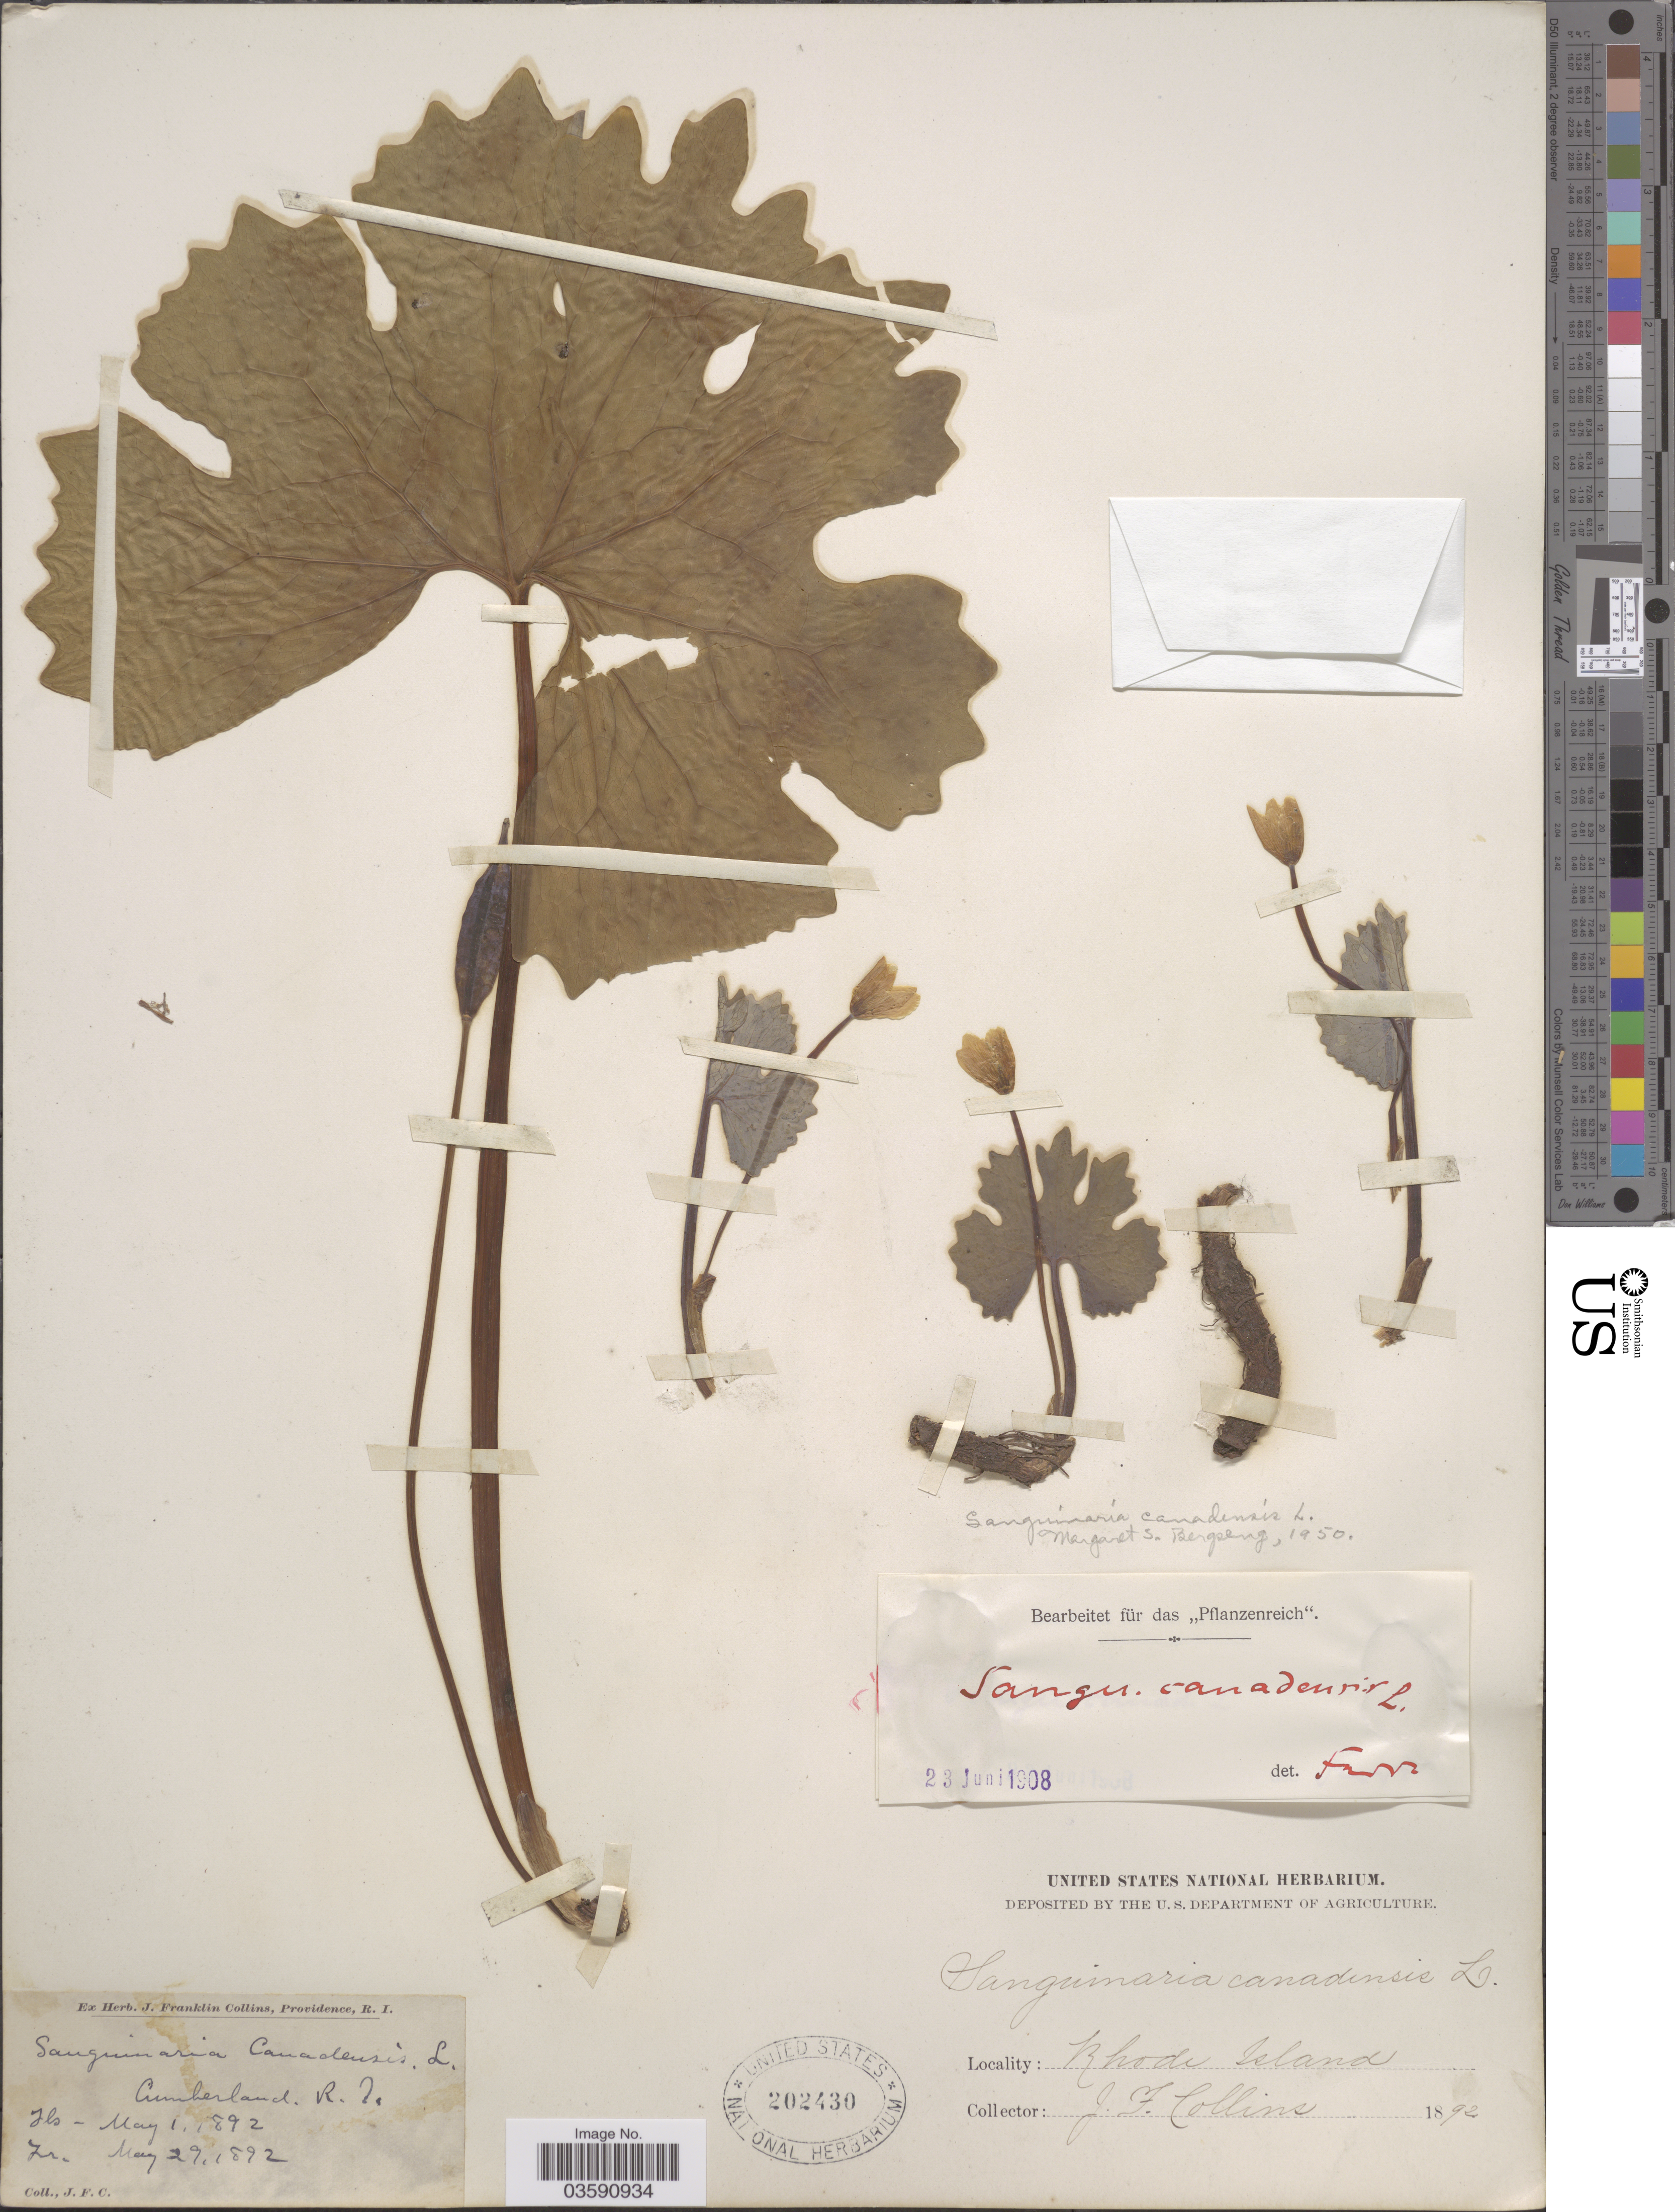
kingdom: Plantae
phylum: Tracheophyta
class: Magnoliopsida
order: Ranunculales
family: Papaveraceae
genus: Sanguinaria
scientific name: Sanguinaria canadensis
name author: L.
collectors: J. Collins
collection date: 1892-05-01/1892-05-29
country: United States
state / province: Rhode Island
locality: Cumberland. R. I.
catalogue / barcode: US 202430